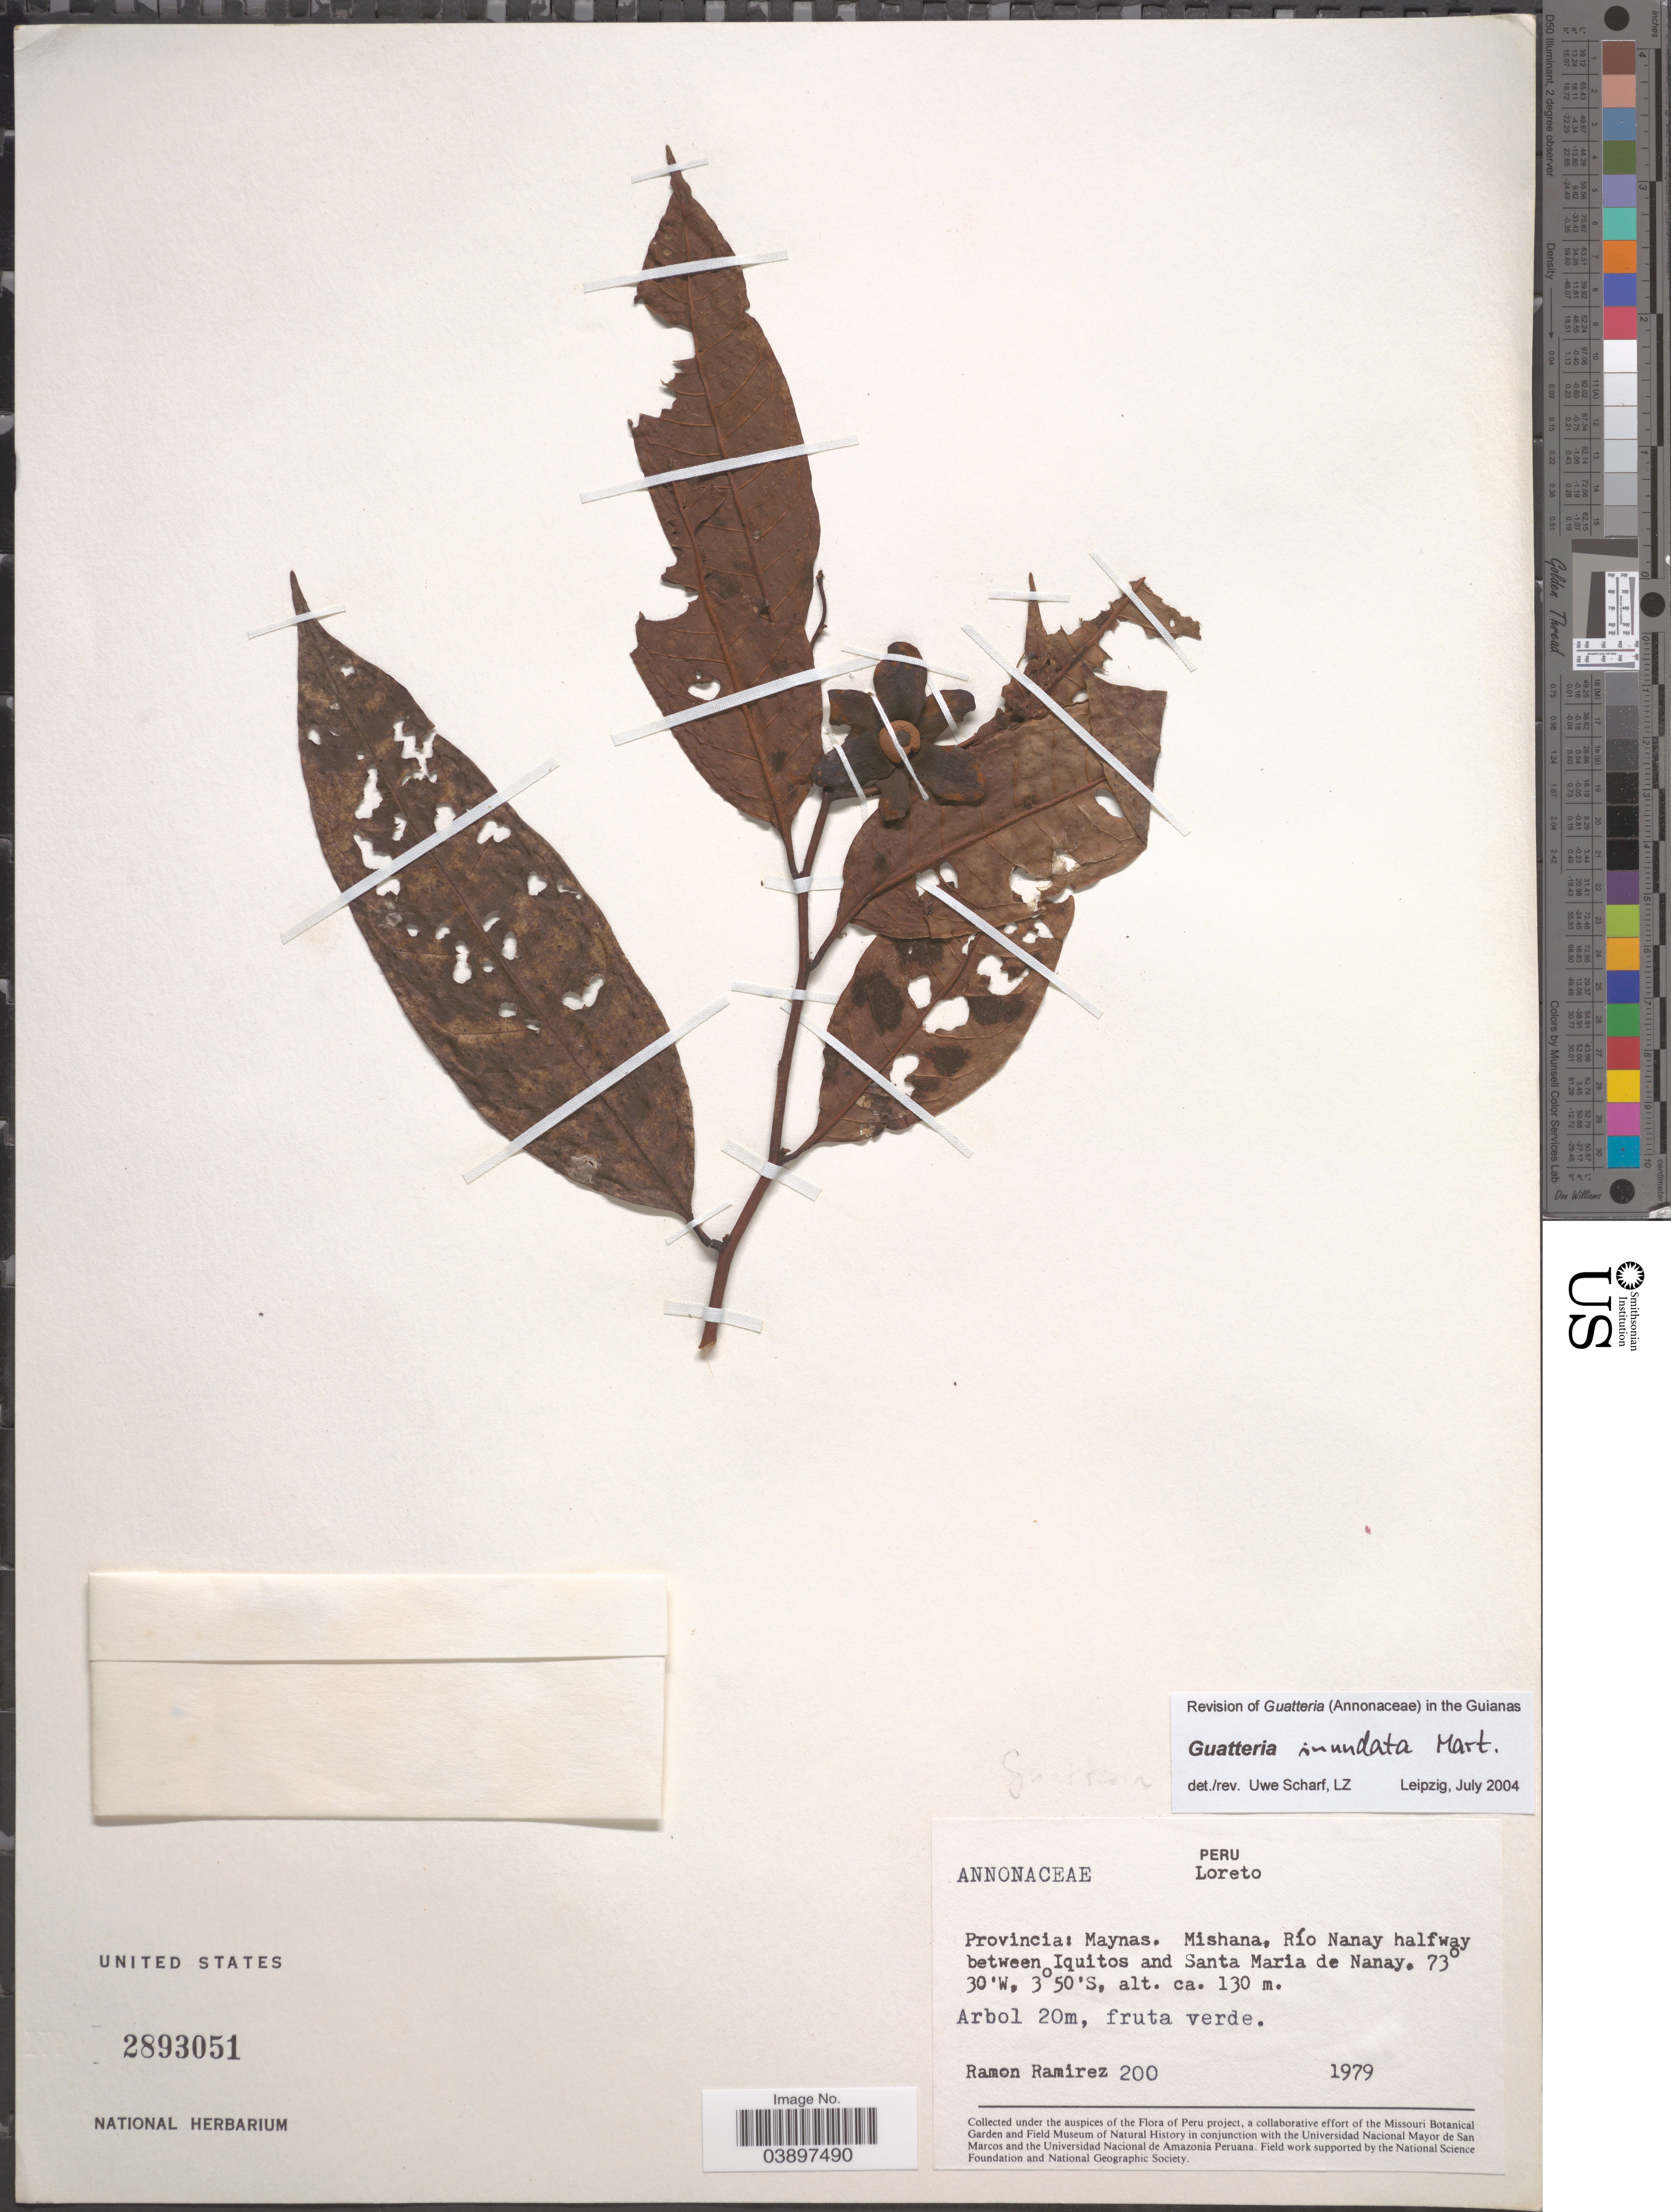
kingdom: Plantae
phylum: Tracheophyta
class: Magnoliopsida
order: Magnoliales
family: Annonaceae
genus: Guatteria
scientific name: Guatteria inundata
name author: Mart.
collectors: R. Ramirez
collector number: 200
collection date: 1979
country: Peru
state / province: Loreto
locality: Provincia: Maynas. Mishana, Río Nanay halfway between Iquitos and Santa Maria de Nanay.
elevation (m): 130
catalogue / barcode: US 2893051